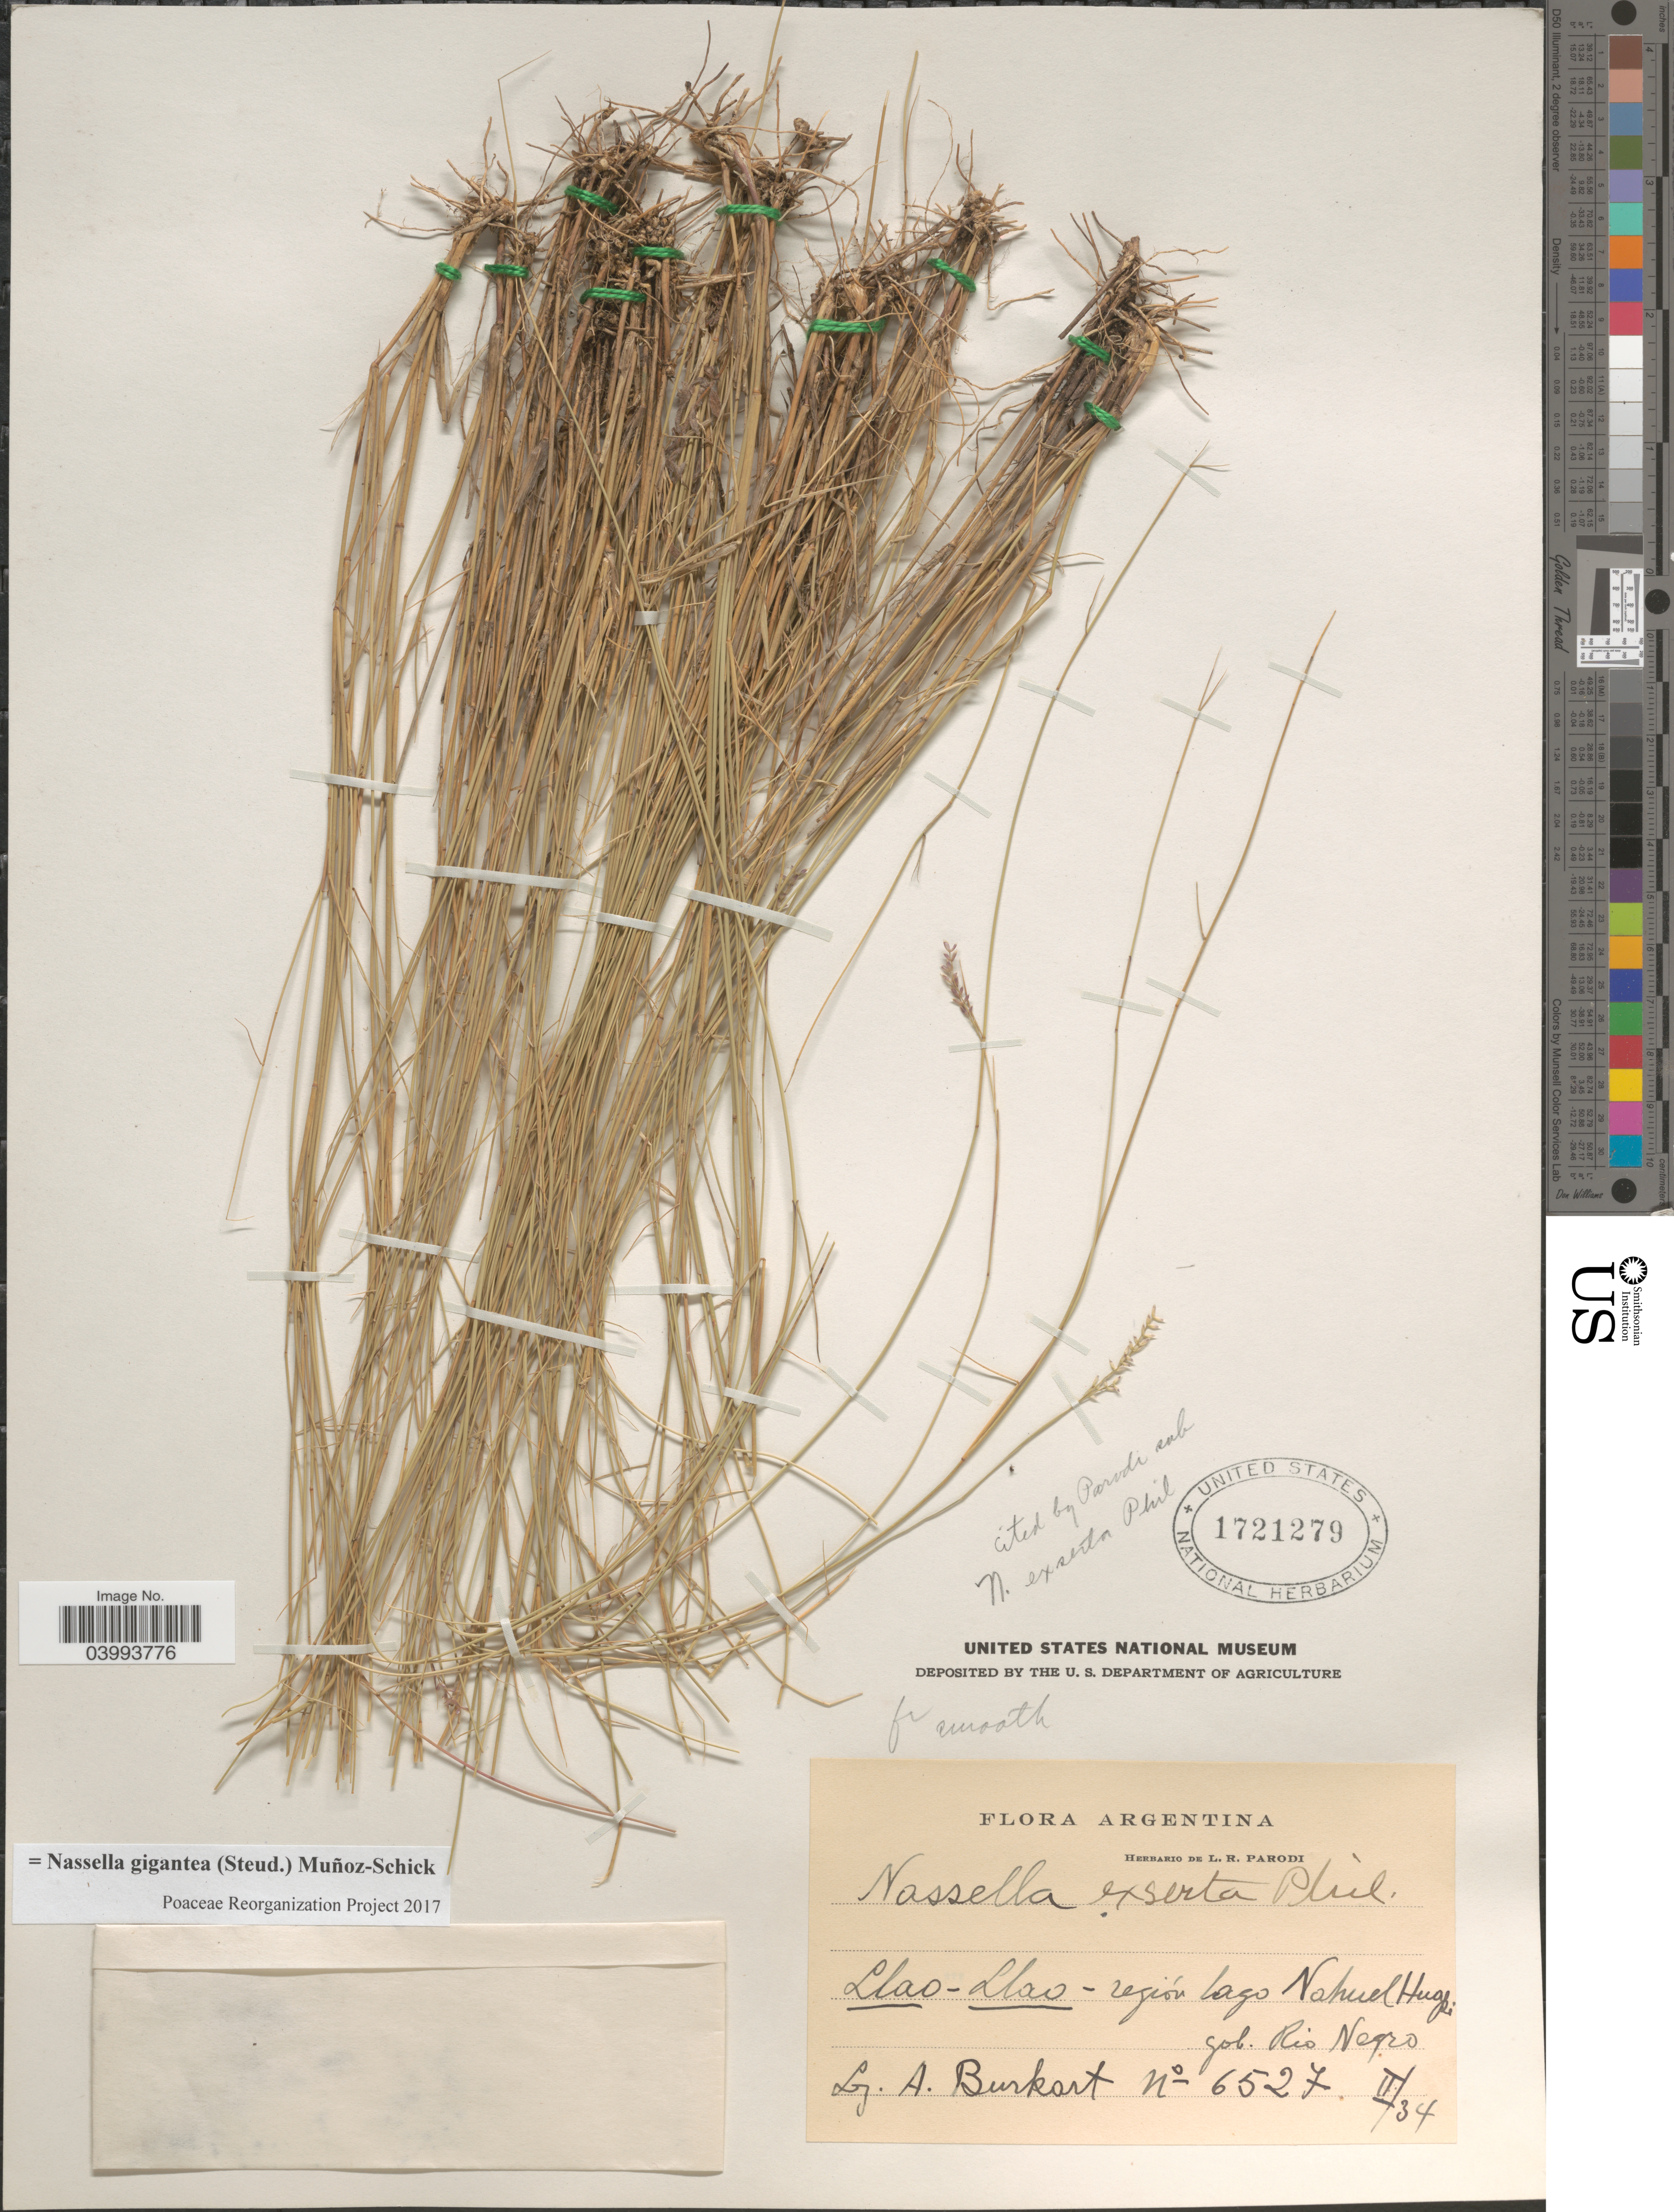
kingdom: Plantae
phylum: Tracheophyta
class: Liliopsida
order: Poales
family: Poaceae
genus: Nassella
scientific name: Nassella gigantea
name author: (Steud.) Muñoz-Schick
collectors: A. E. Burkart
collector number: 6527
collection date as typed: Transcribed d/m/y: /2/34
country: Argentina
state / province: Rio Negro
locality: Llao-Llao-región lago Nahuel Huapi gob. Rio Negro.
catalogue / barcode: US 1721279